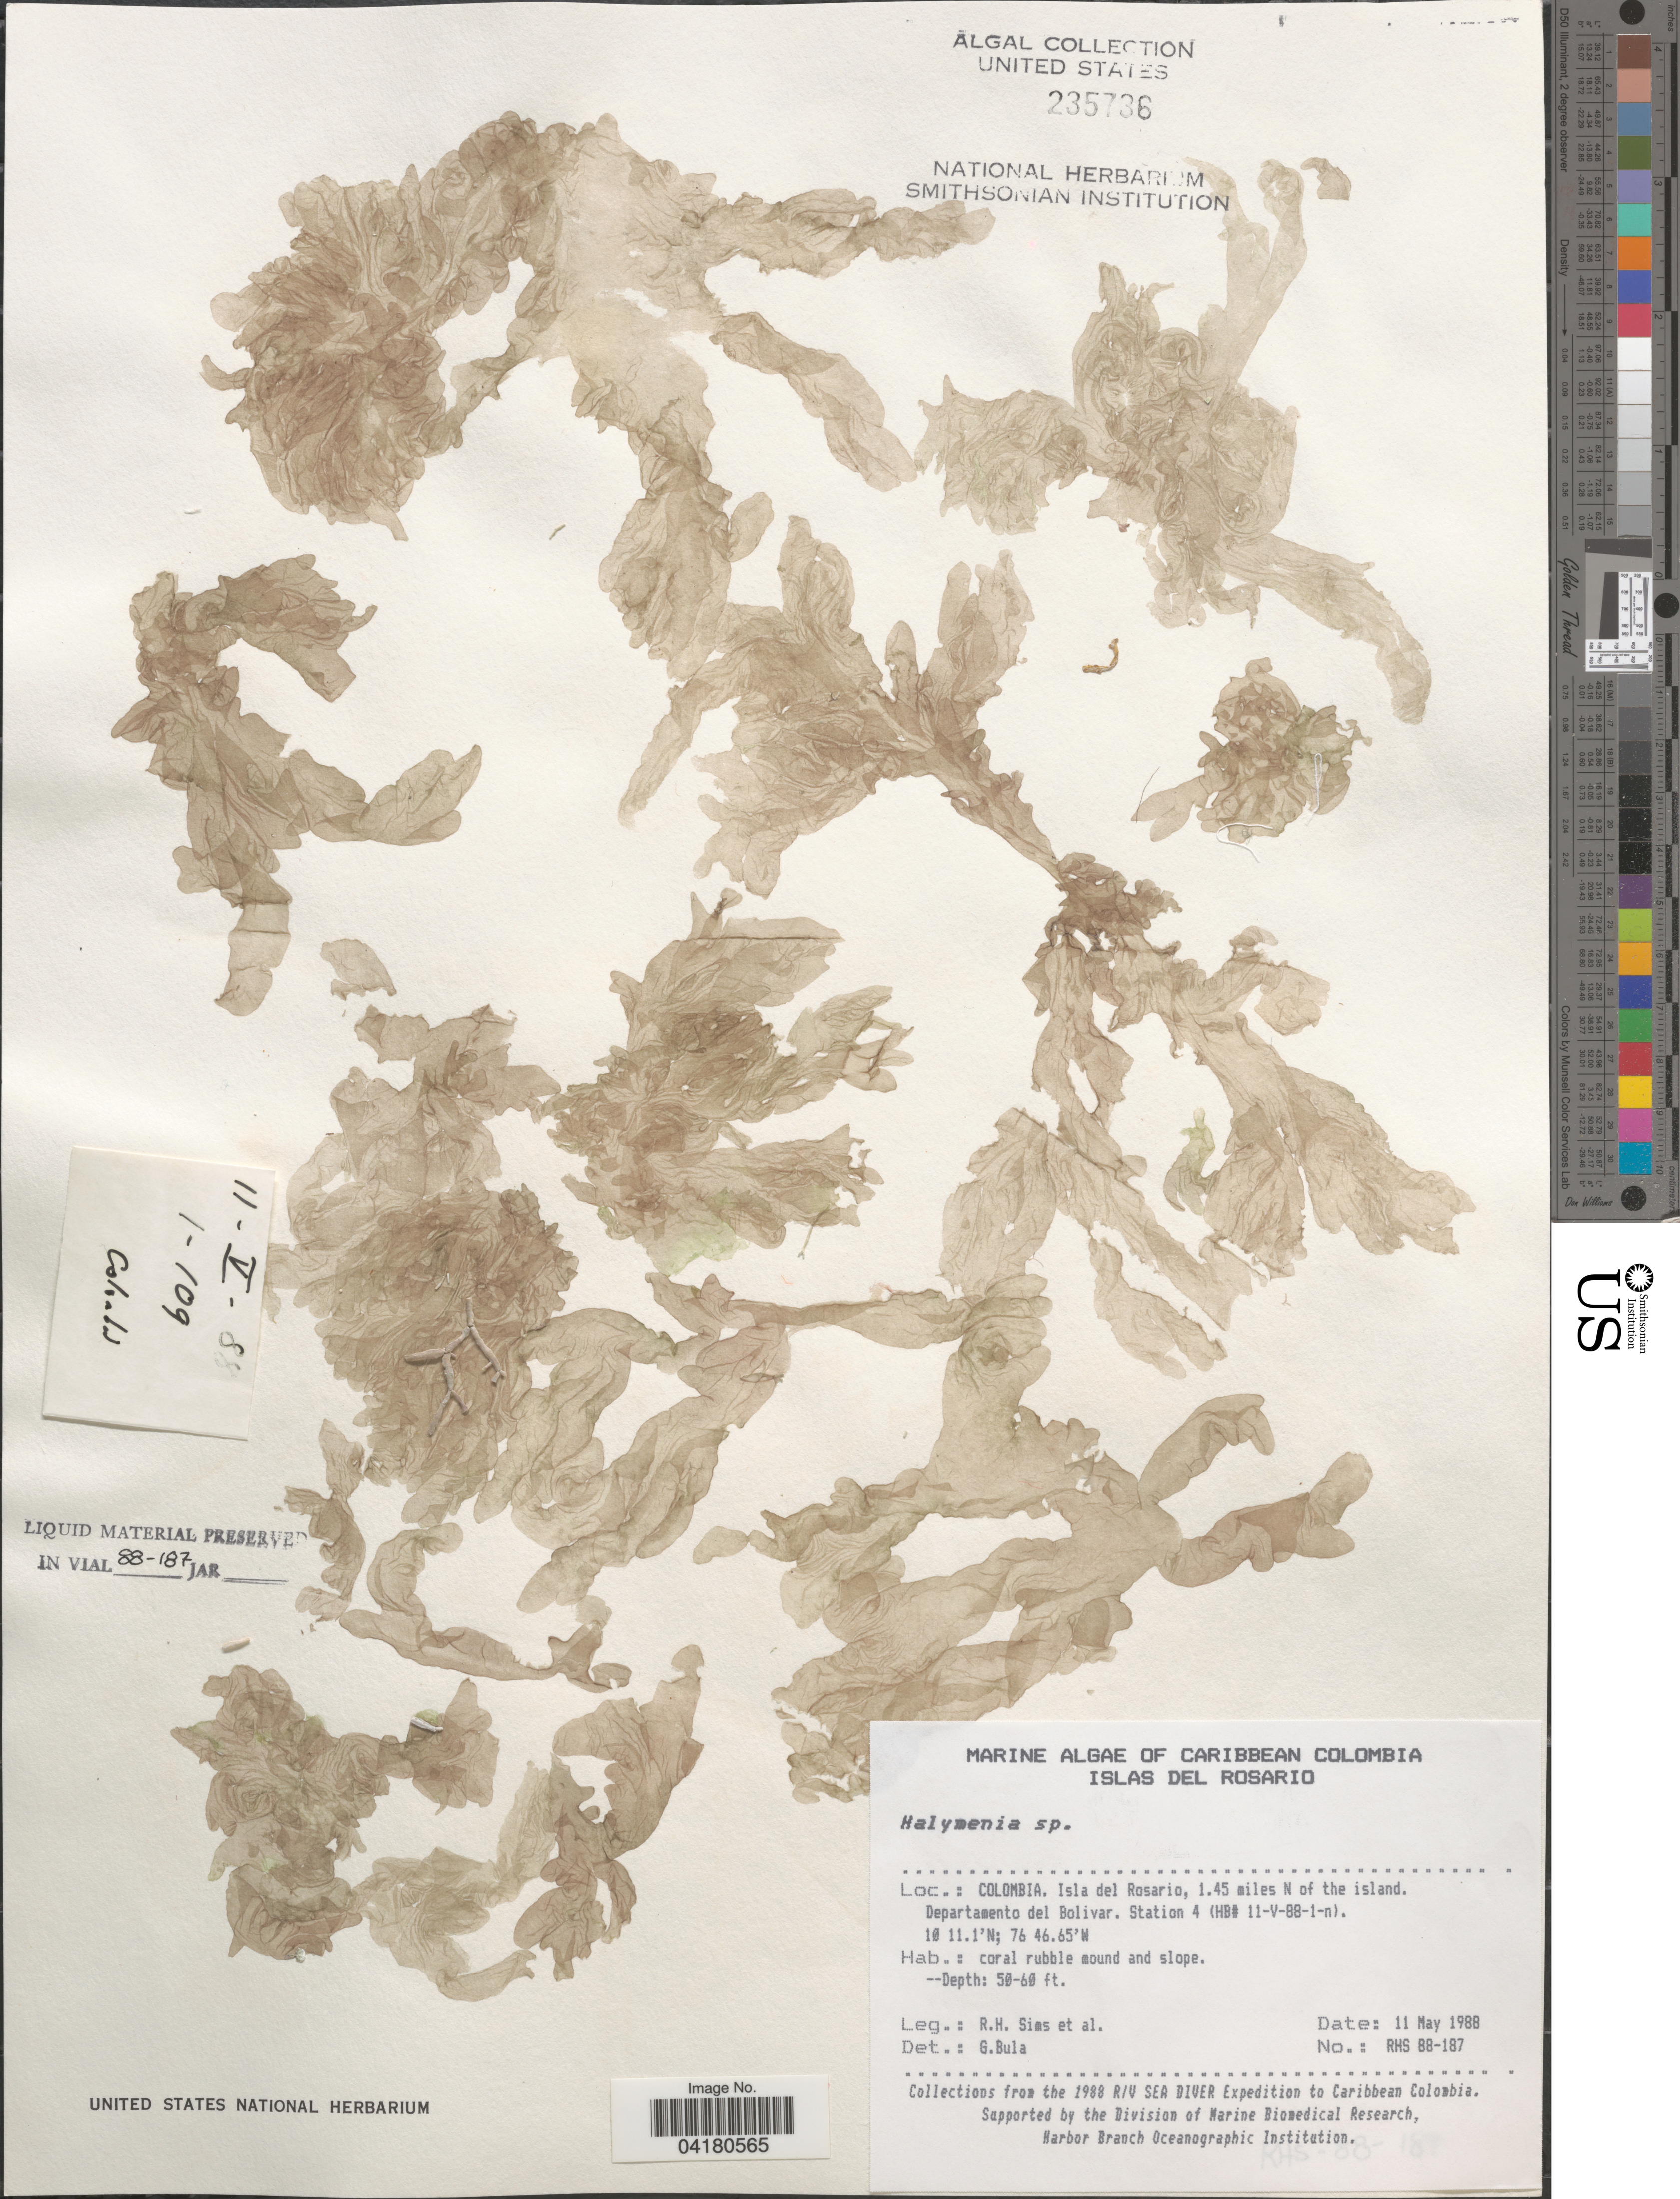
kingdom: Plantae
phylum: Rhodophyta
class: Florideophyceae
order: Halymeniales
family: Halymeniaceae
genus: Halymenia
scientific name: Halymenia sp.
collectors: R. H. Sims & et al.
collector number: RHS 88-187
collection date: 1988-05-11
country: Colombia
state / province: Bolívar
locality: Caribbean Colombia. Islas del Rosario. Isla del Rosario, 1.45 miles N of the island. Departamento del Bolivar. Station 4 (HB# 11-V-88-1-n). The 1988 R/V Sea Diver Expedition to Caribbean Colombia.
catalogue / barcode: US 235736